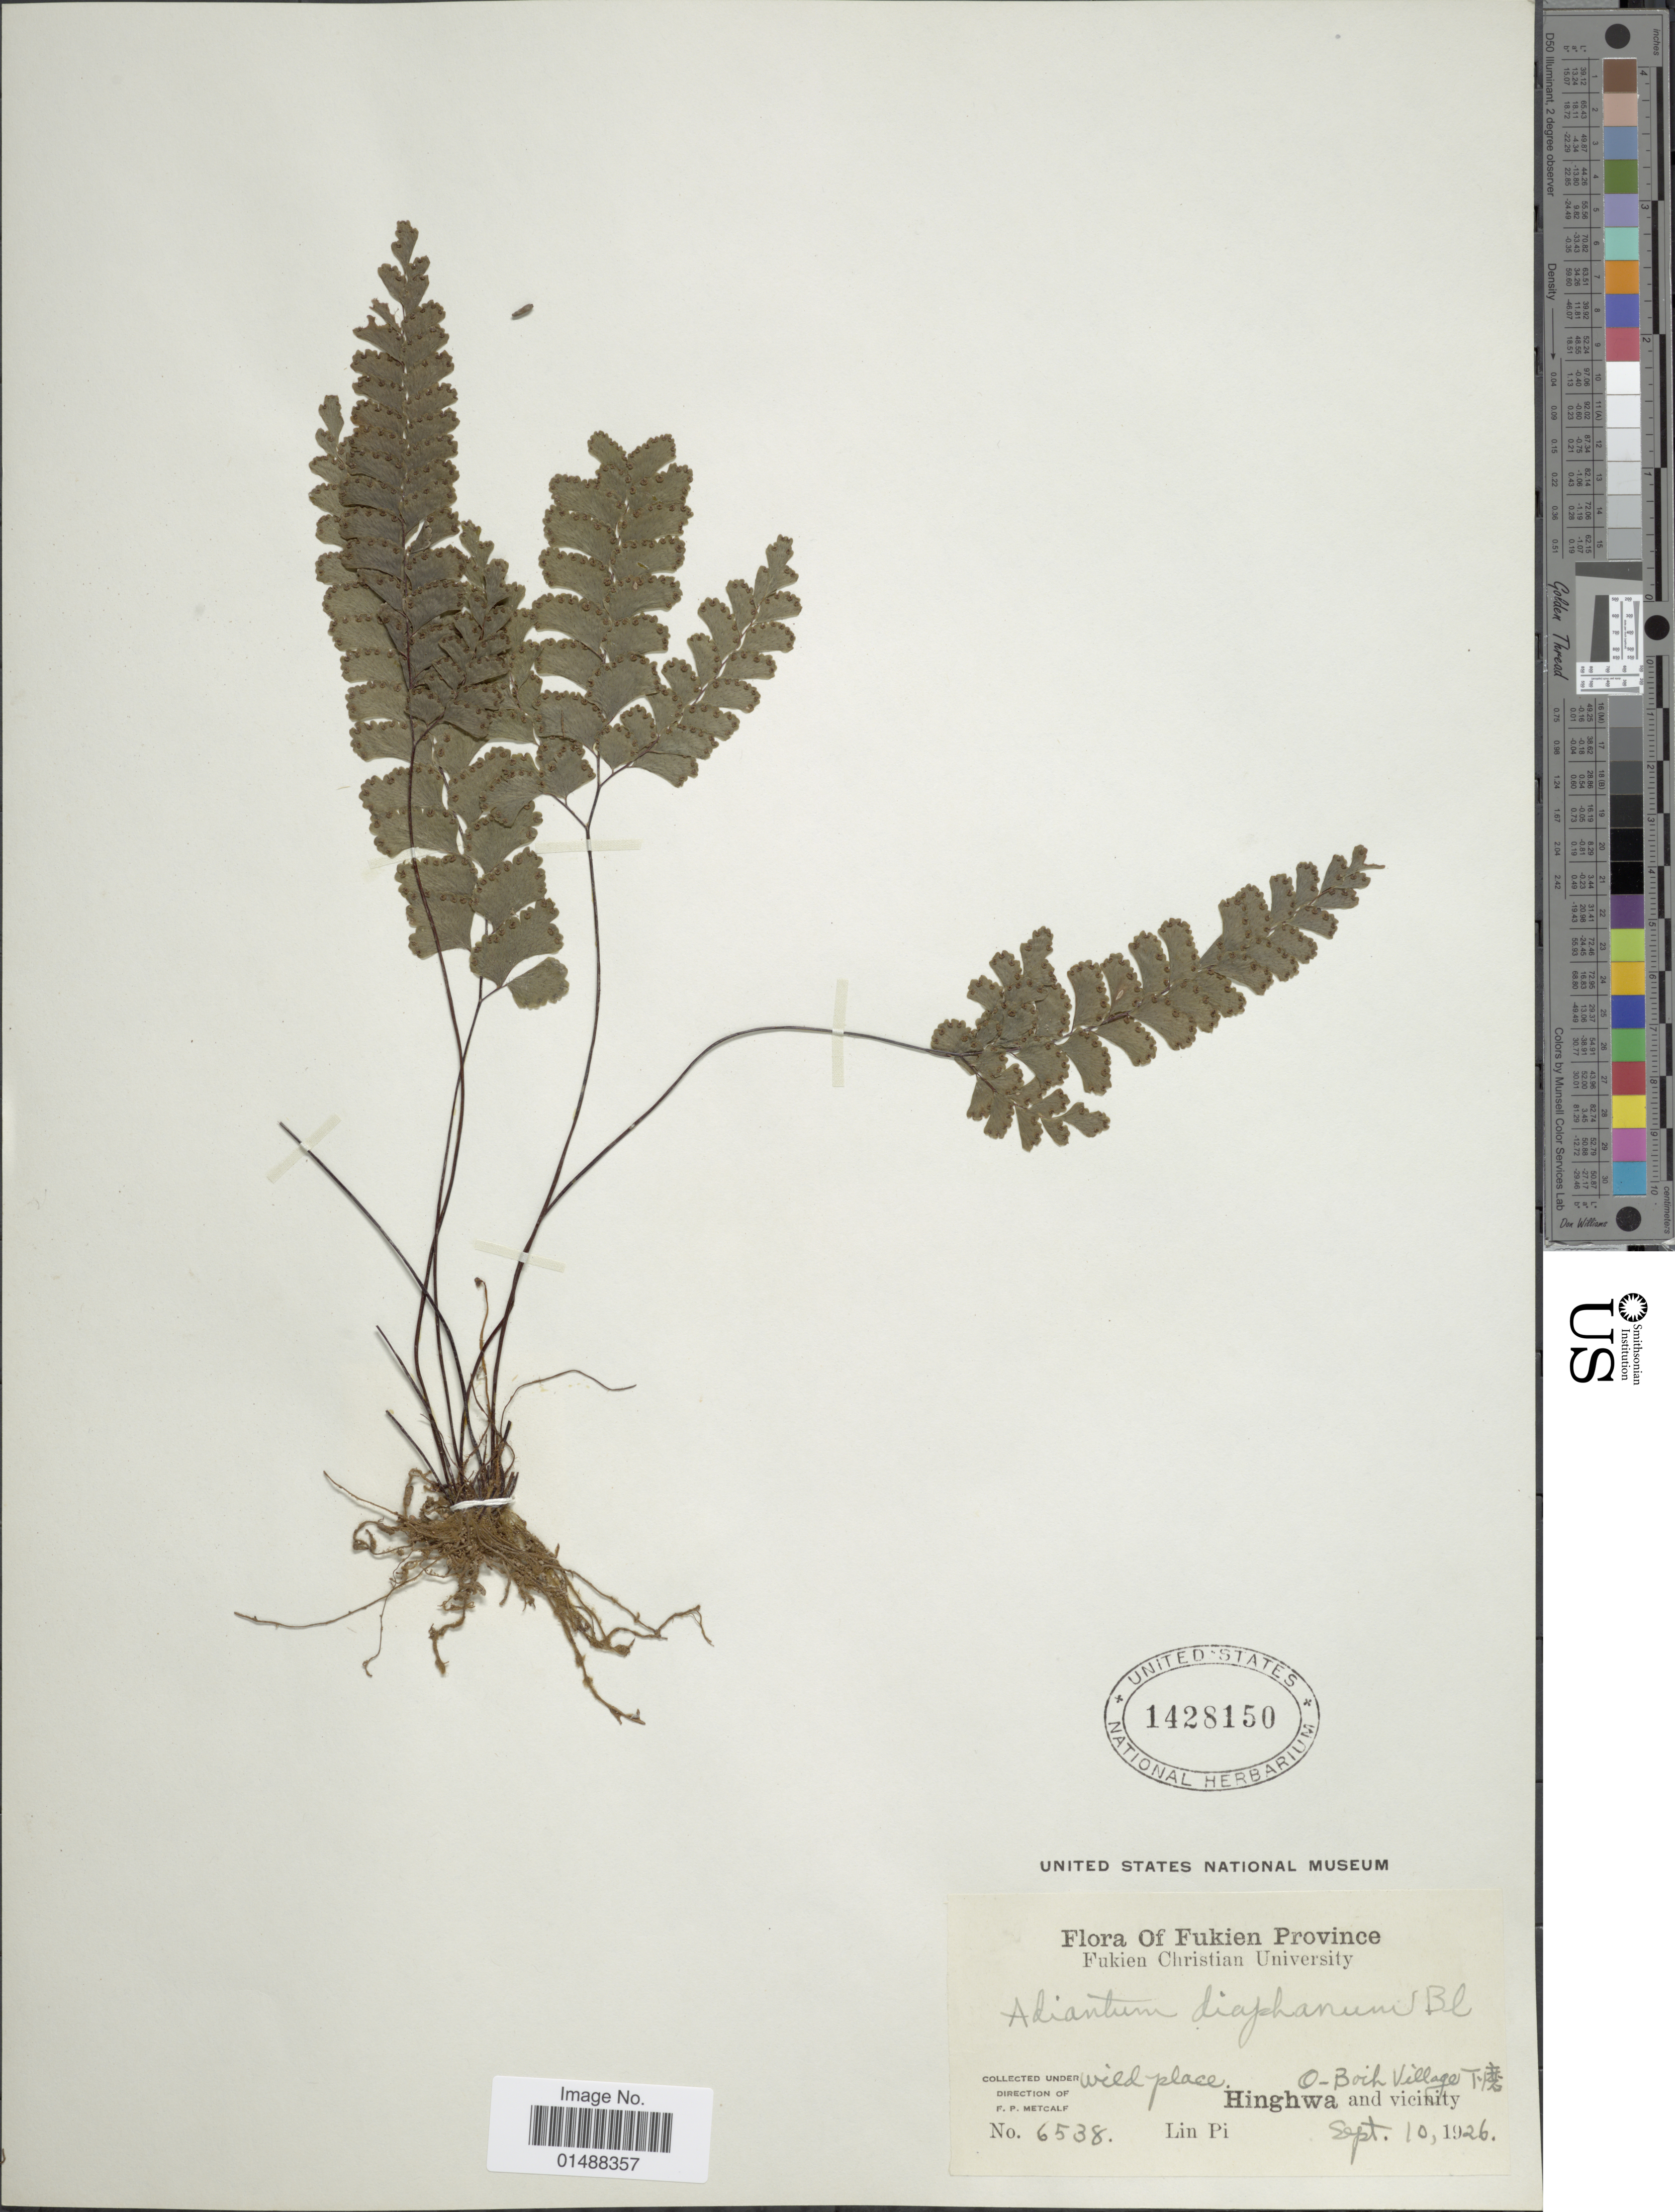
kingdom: Plantae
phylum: Tracheophyta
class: Polypodiopsida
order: Polypodiales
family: Pteridaceae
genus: Adiantum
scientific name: Adiantum diaphanum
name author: Blume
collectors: L. Pi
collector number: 6538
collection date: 1926-09-10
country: China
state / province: Fujian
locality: Fukien Province, Hinghwa and vicinity, O-Boch Village X.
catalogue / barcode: US 1428150